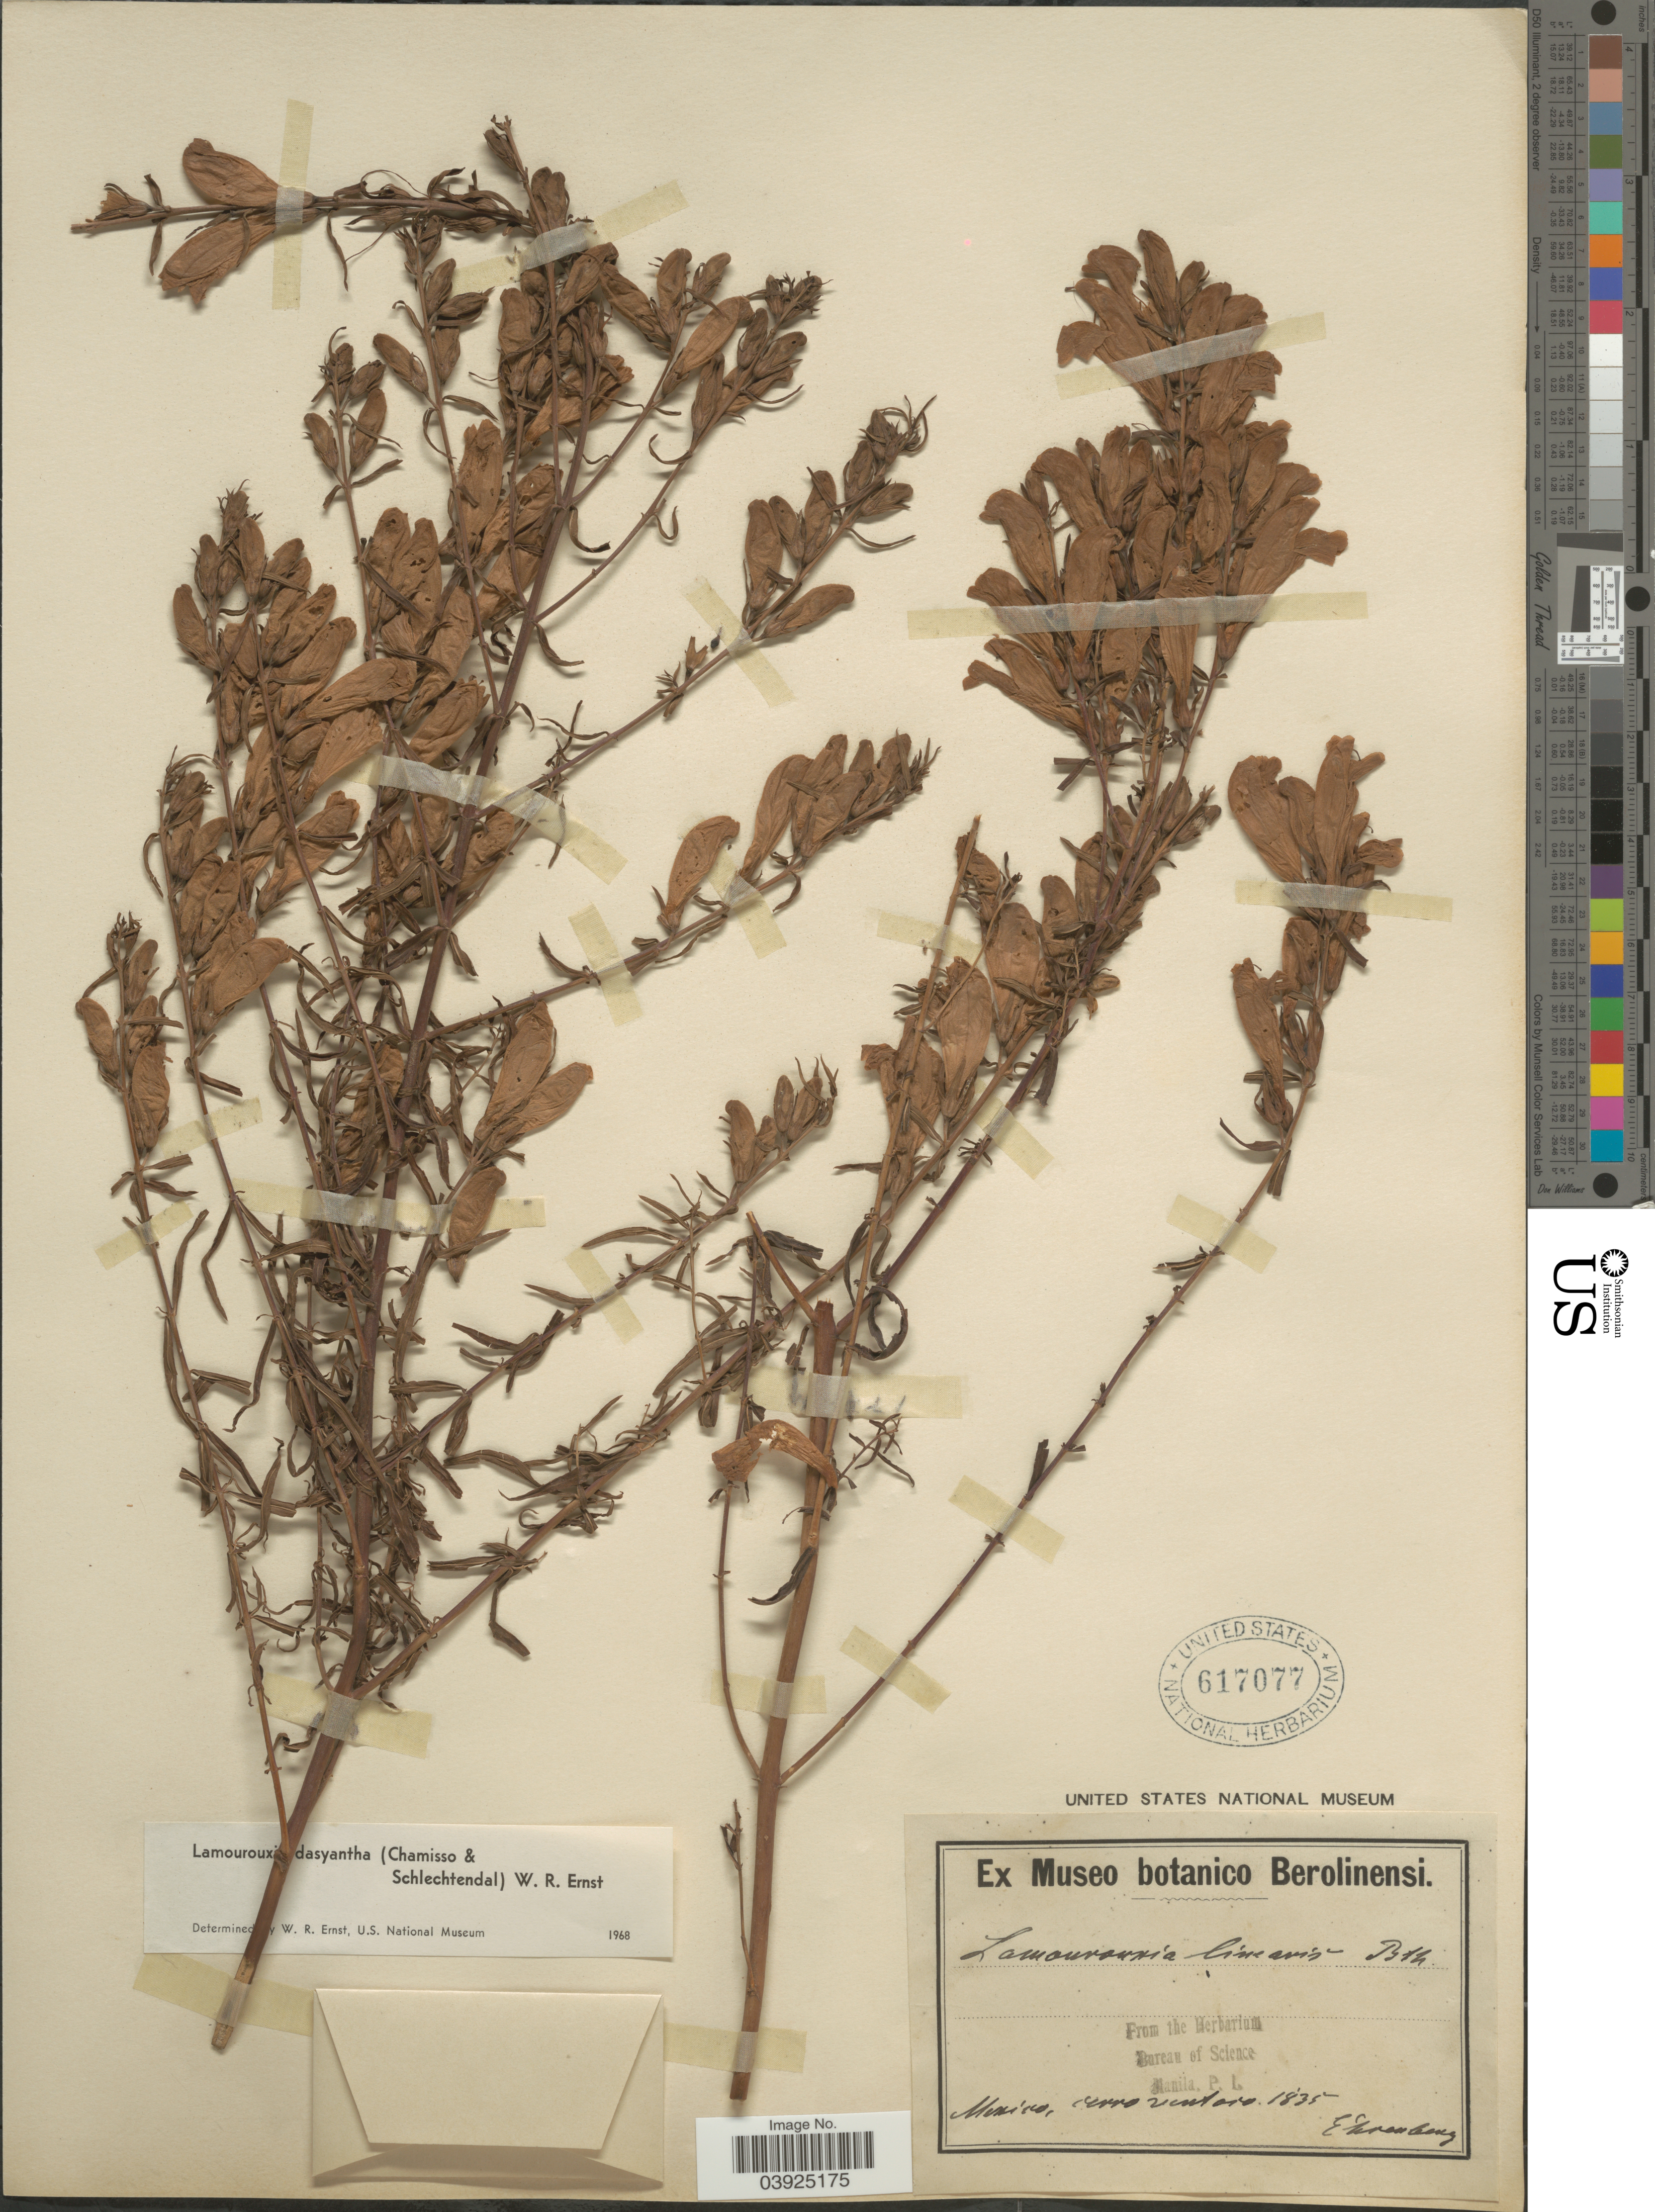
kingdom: Plantae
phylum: Tracheophyta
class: Magnoliopsida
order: Lamiales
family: Orobanchaceae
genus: Lamourouxia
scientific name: Lamourouxia linearis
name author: Benth.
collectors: -. Ehrenberg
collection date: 1835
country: Mexico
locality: cerro ventaro.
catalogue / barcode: US 617077